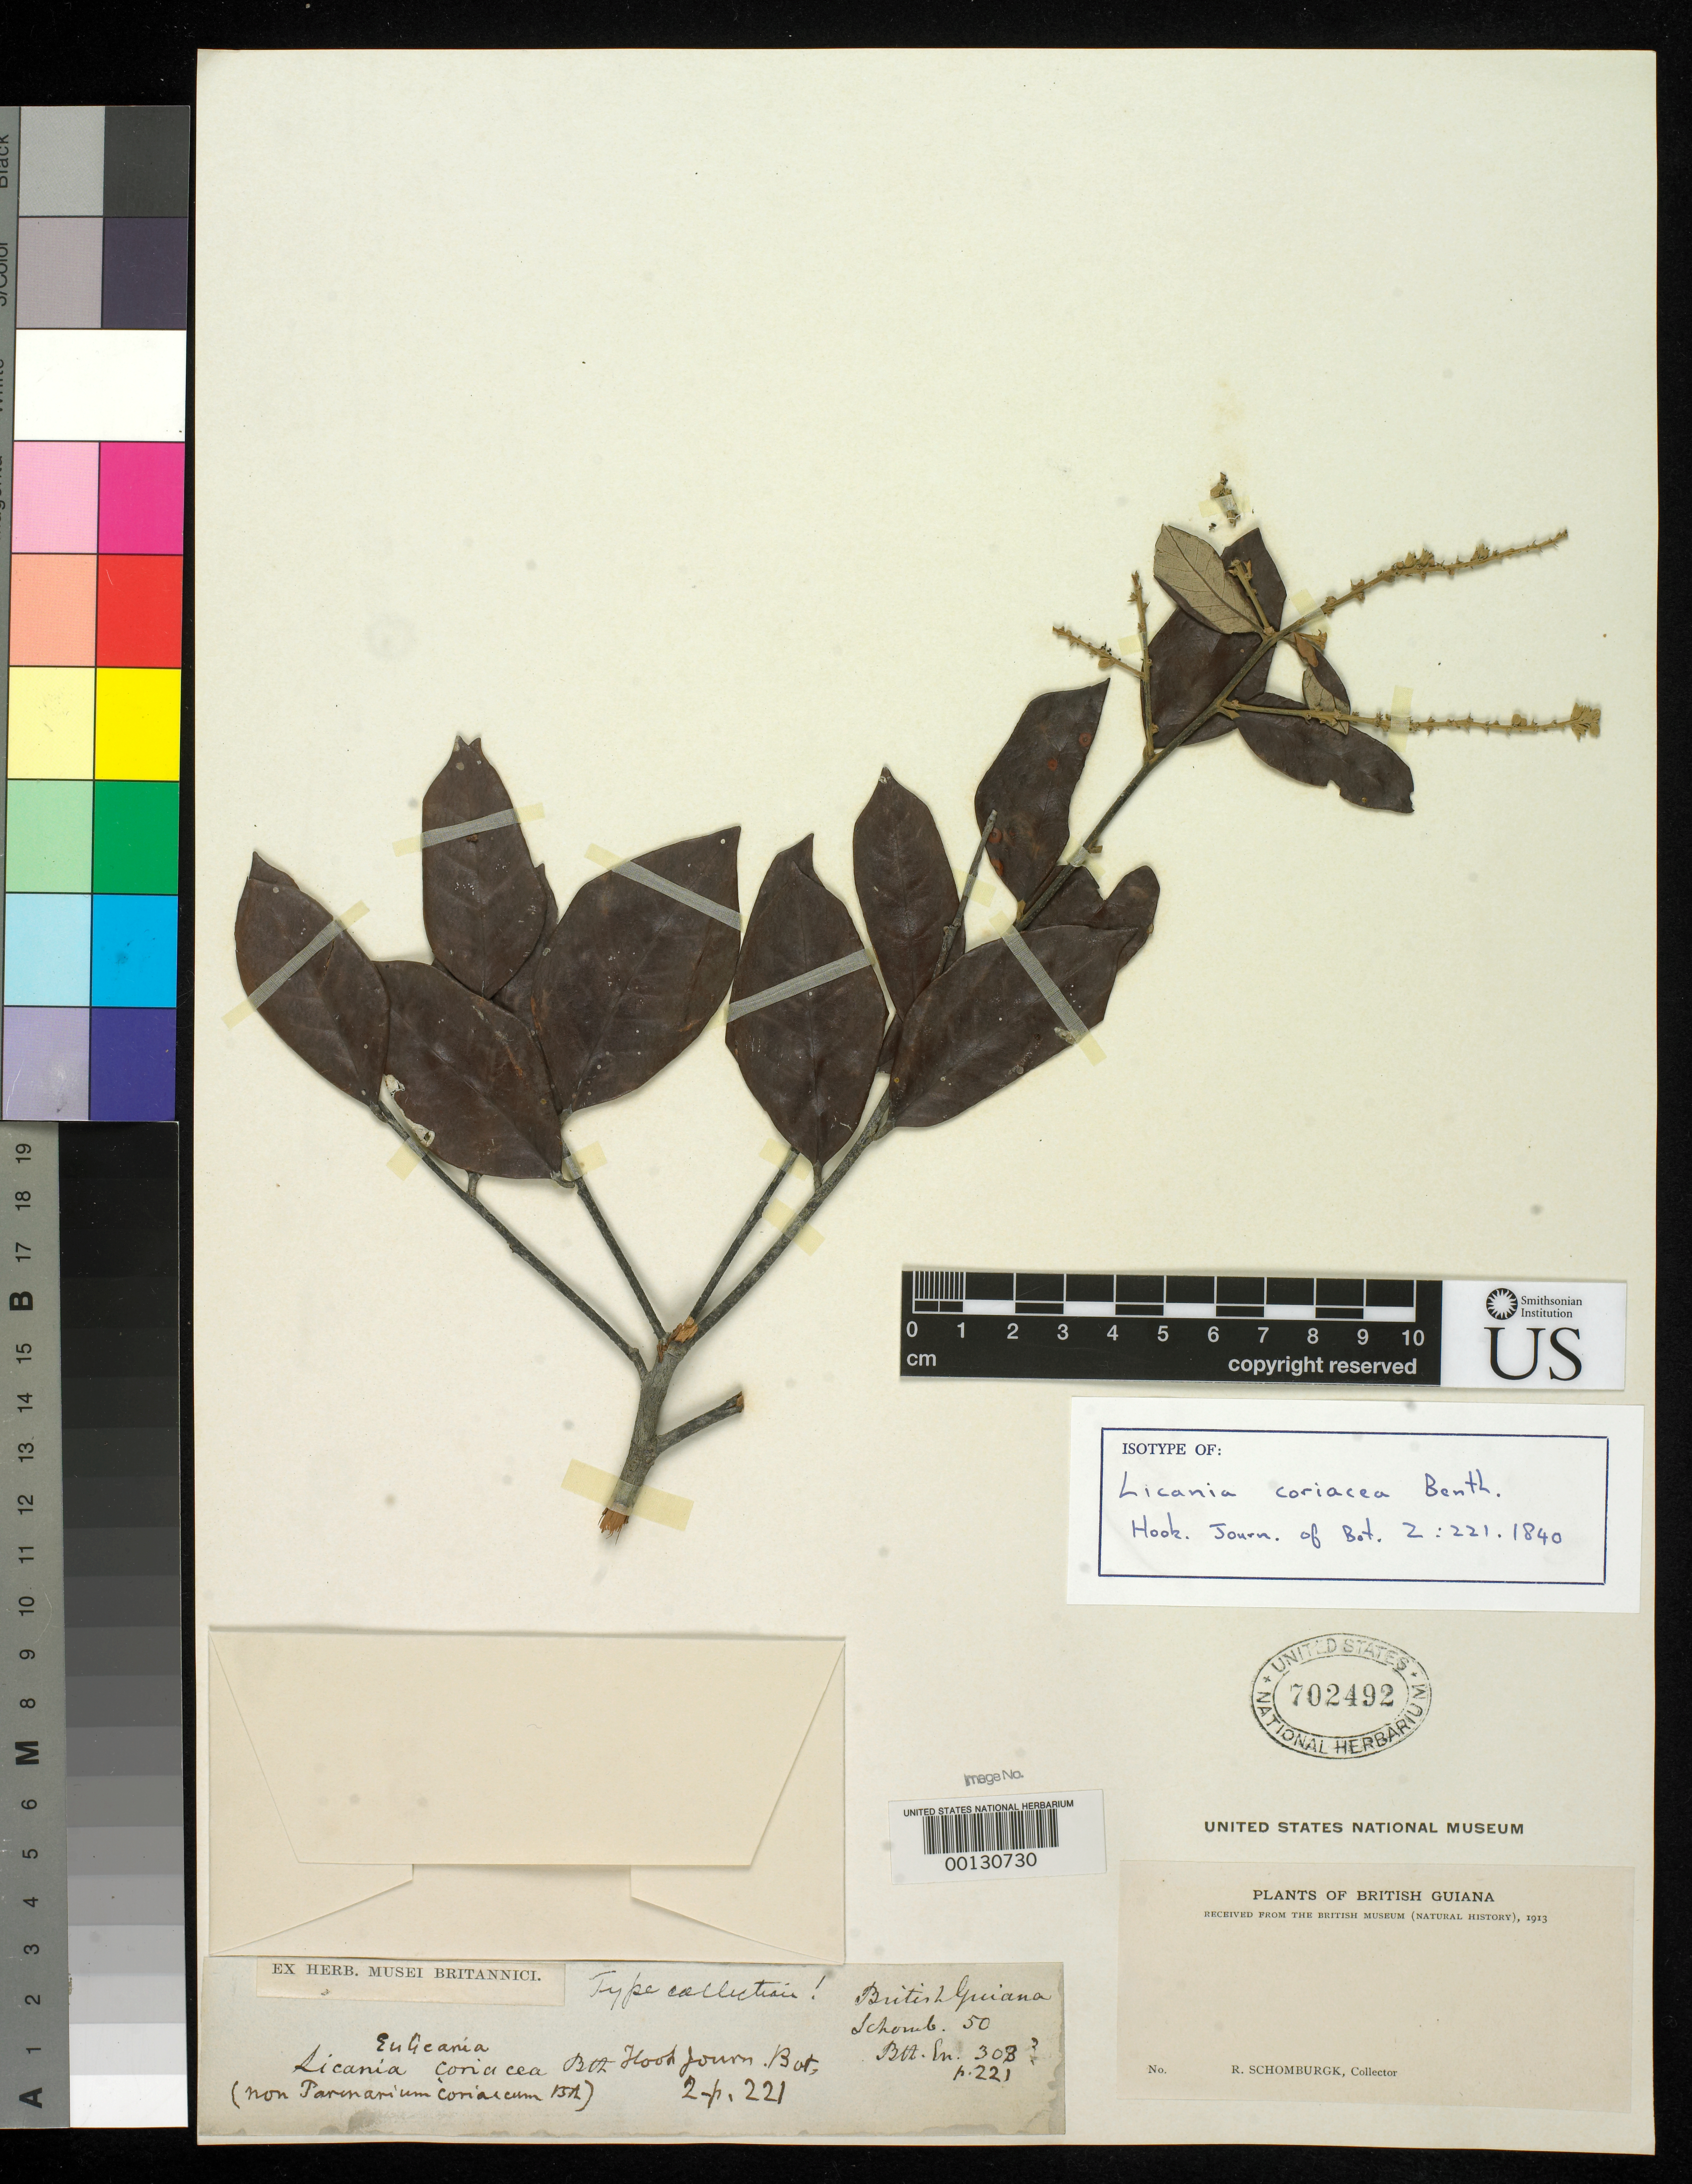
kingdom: Plantae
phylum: Tracheophyta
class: Magnoliopsida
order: Malpighiales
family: Chrysobalanaceae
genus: Licania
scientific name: Licania coriacea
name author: Benth.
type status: Isotype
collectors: R. H. Schomburgk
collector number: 50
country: Guyana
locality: Essequibo River.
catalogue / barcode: US 702492